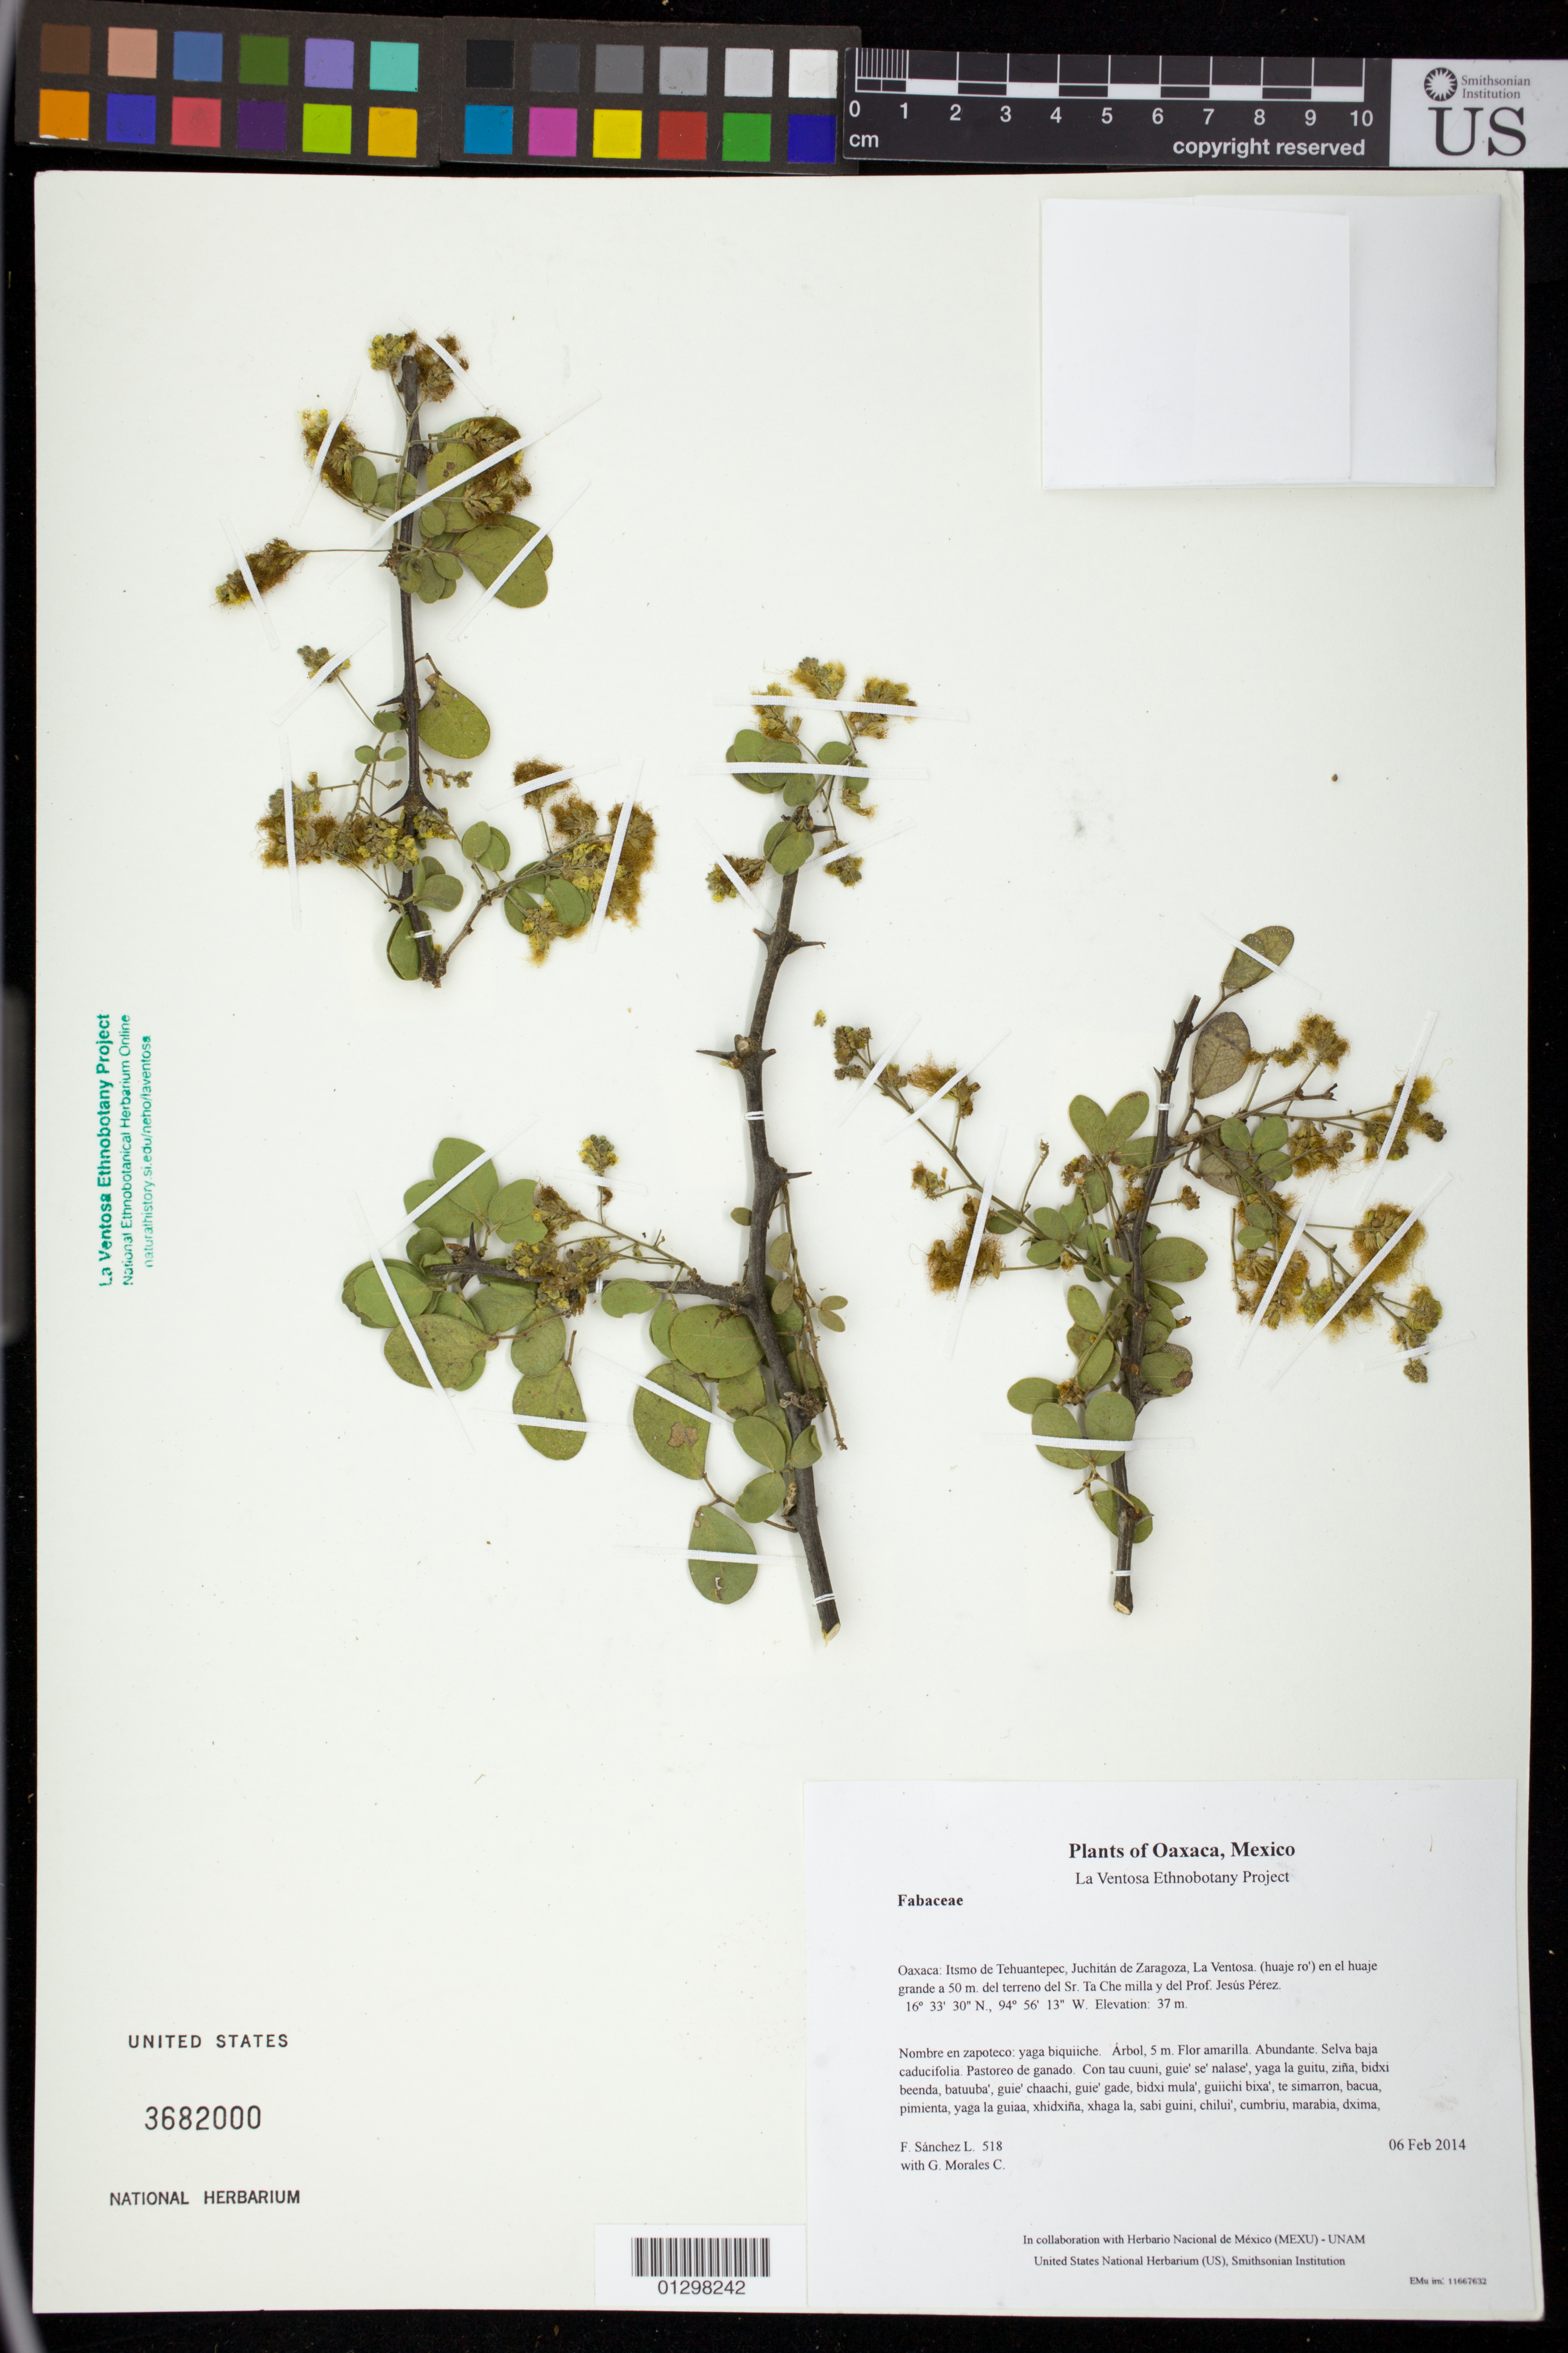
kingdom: Plantae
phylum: Tracheophyta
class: Magnoliopsida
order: Fabales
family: Fabaceae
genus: Pithecellobium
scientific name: Pithecellobium seleri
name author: Harms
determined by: Rico, L.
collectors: F. Sánchez L. & G. Morales C.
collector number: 518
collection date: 2014-02-06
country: Mexico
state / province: Oaxaca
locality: Itsmo de Tehuantepec, Juchitán de Zaragoza, La Ventosa. (huaje ro') en el huaje grande a 50 m. del terreno del Sr. Ta Che milla y del Prof. Jesús Pérez.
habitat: Selva baja caducifolia. Pastoreo de ganado.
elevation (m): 37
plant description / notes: JEBOT, MEXU, SERO, US; Yaga. 5 m. Guie' naguchi. Stale.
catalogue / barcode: US 3682000